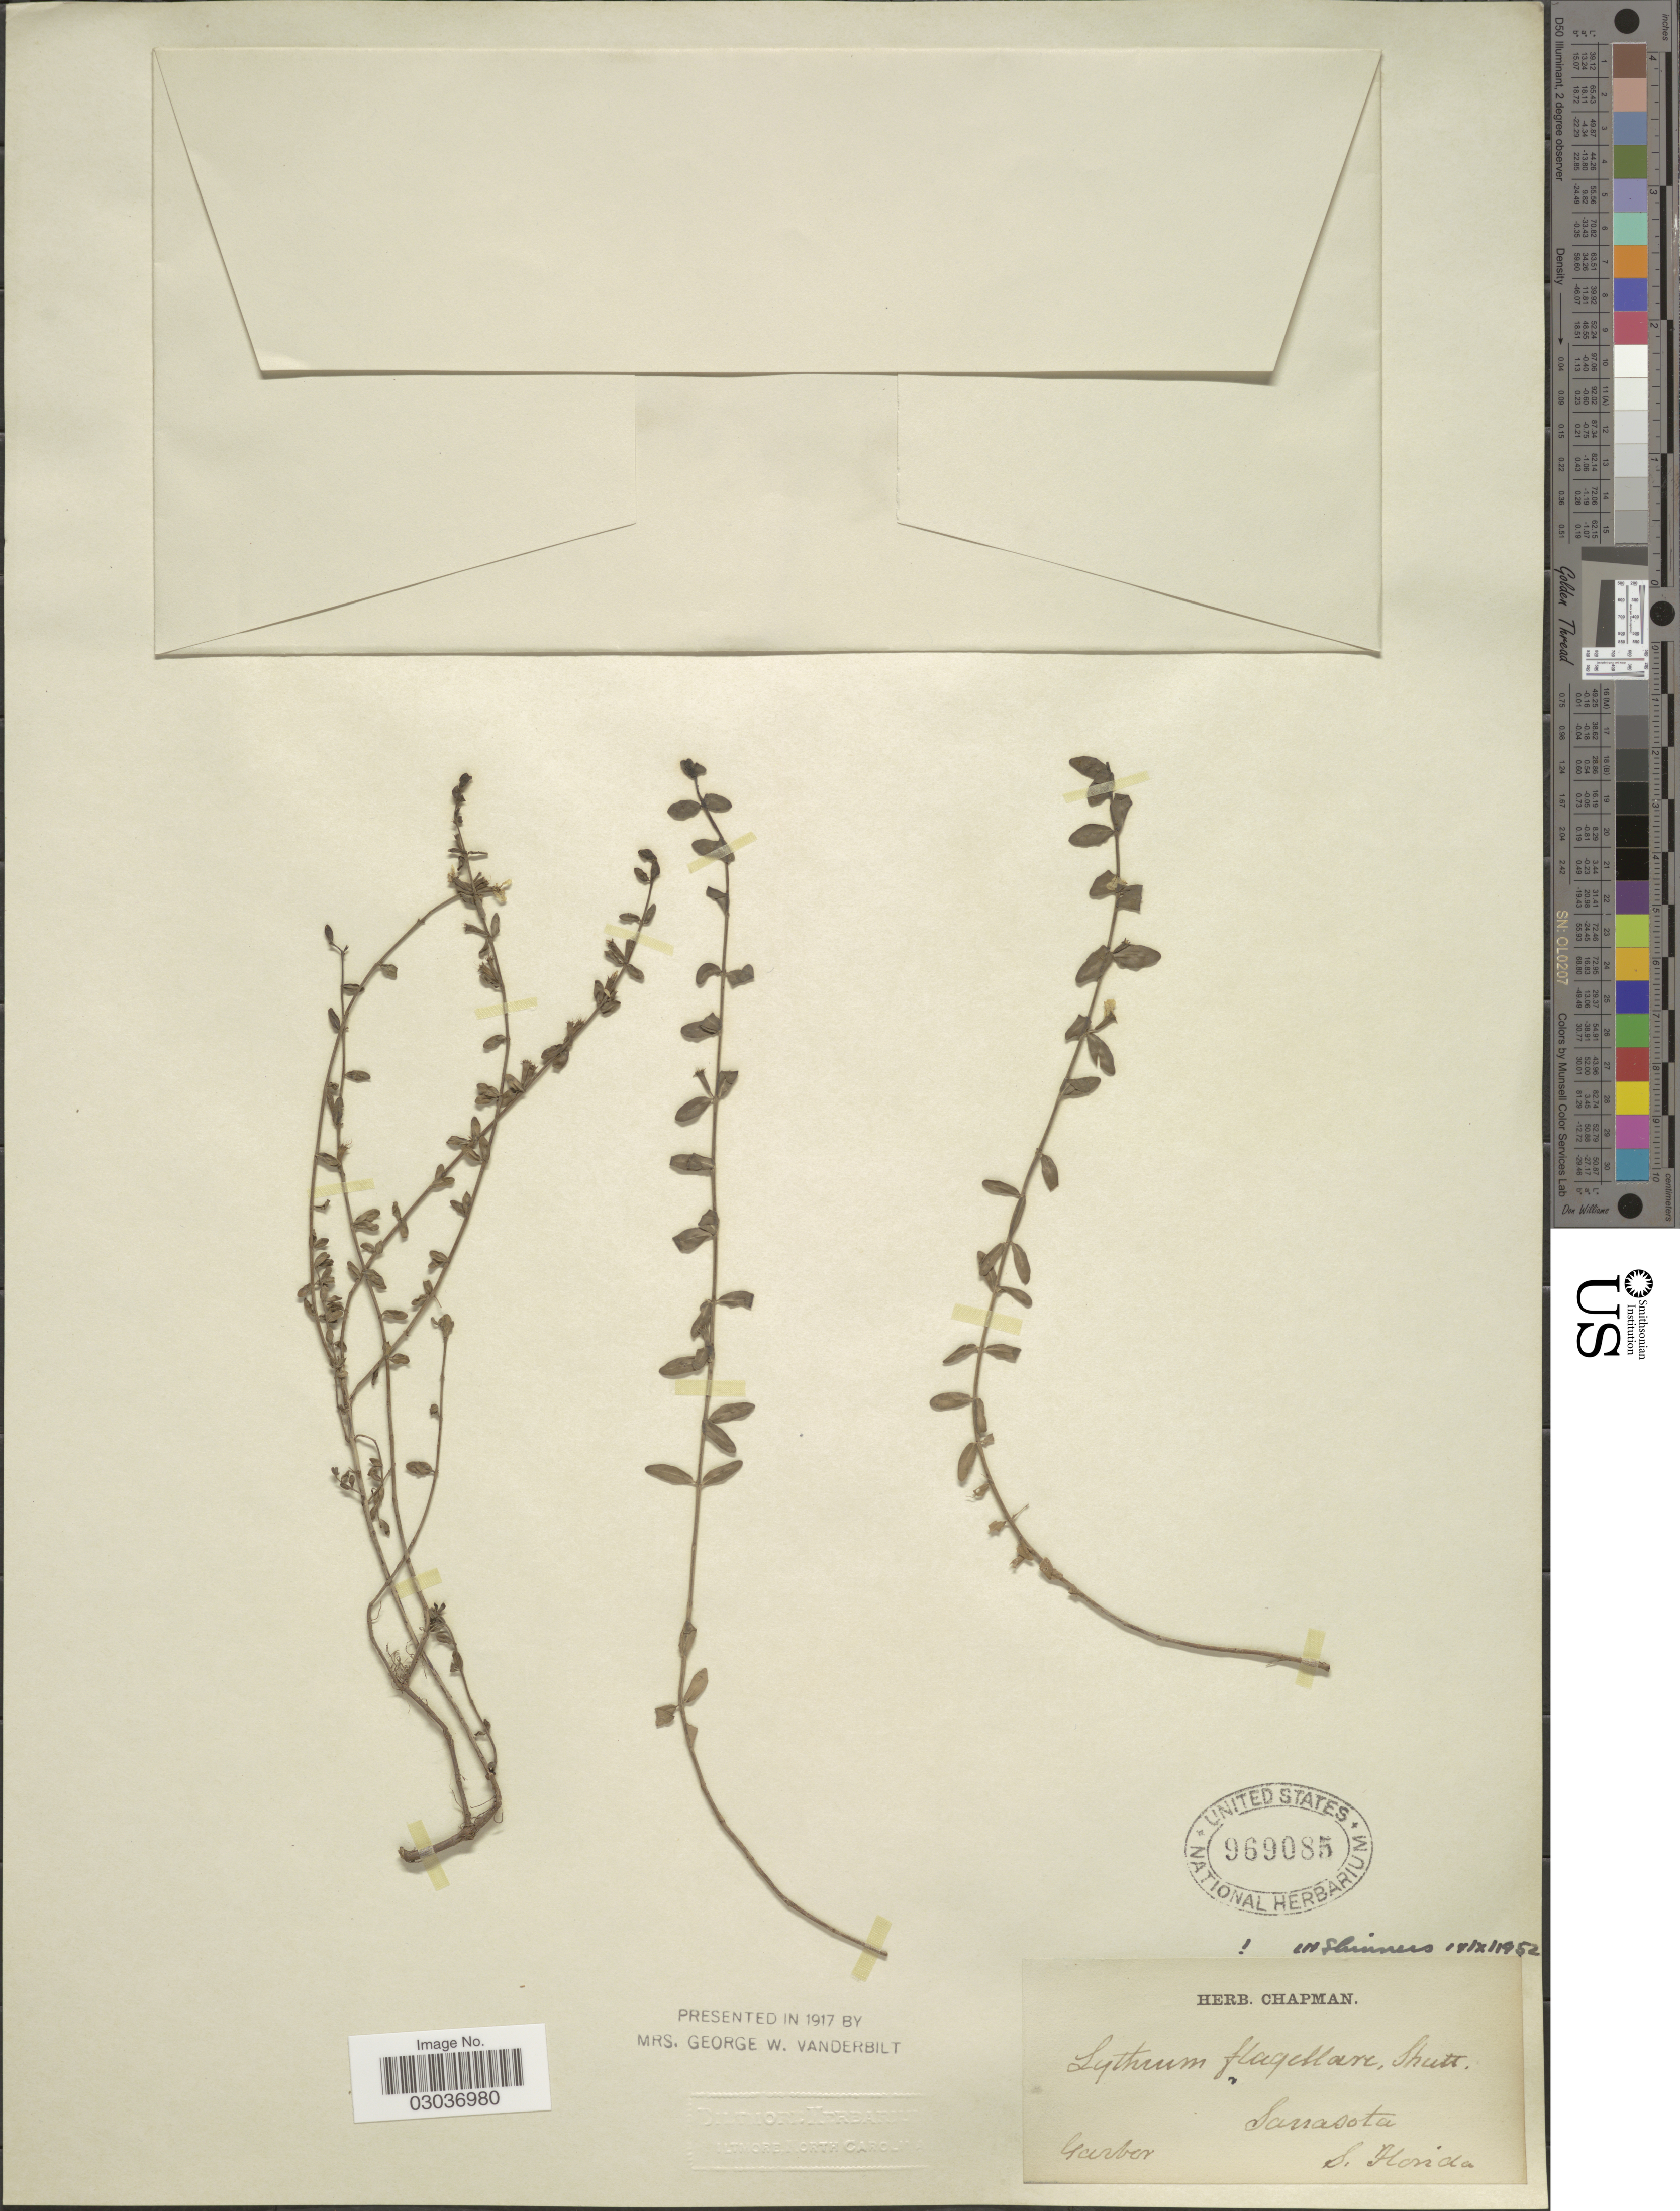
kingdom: Plantae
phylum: Tracheophyta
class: Magnoliopsida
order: Myrtales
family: Lythraceae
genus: Lythrum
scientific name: Lythrum flagellare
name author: Shuttlew. ex Chapm.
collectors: -- Garber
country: United States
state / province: Florida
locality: Sarasota.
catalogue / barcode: US 969085